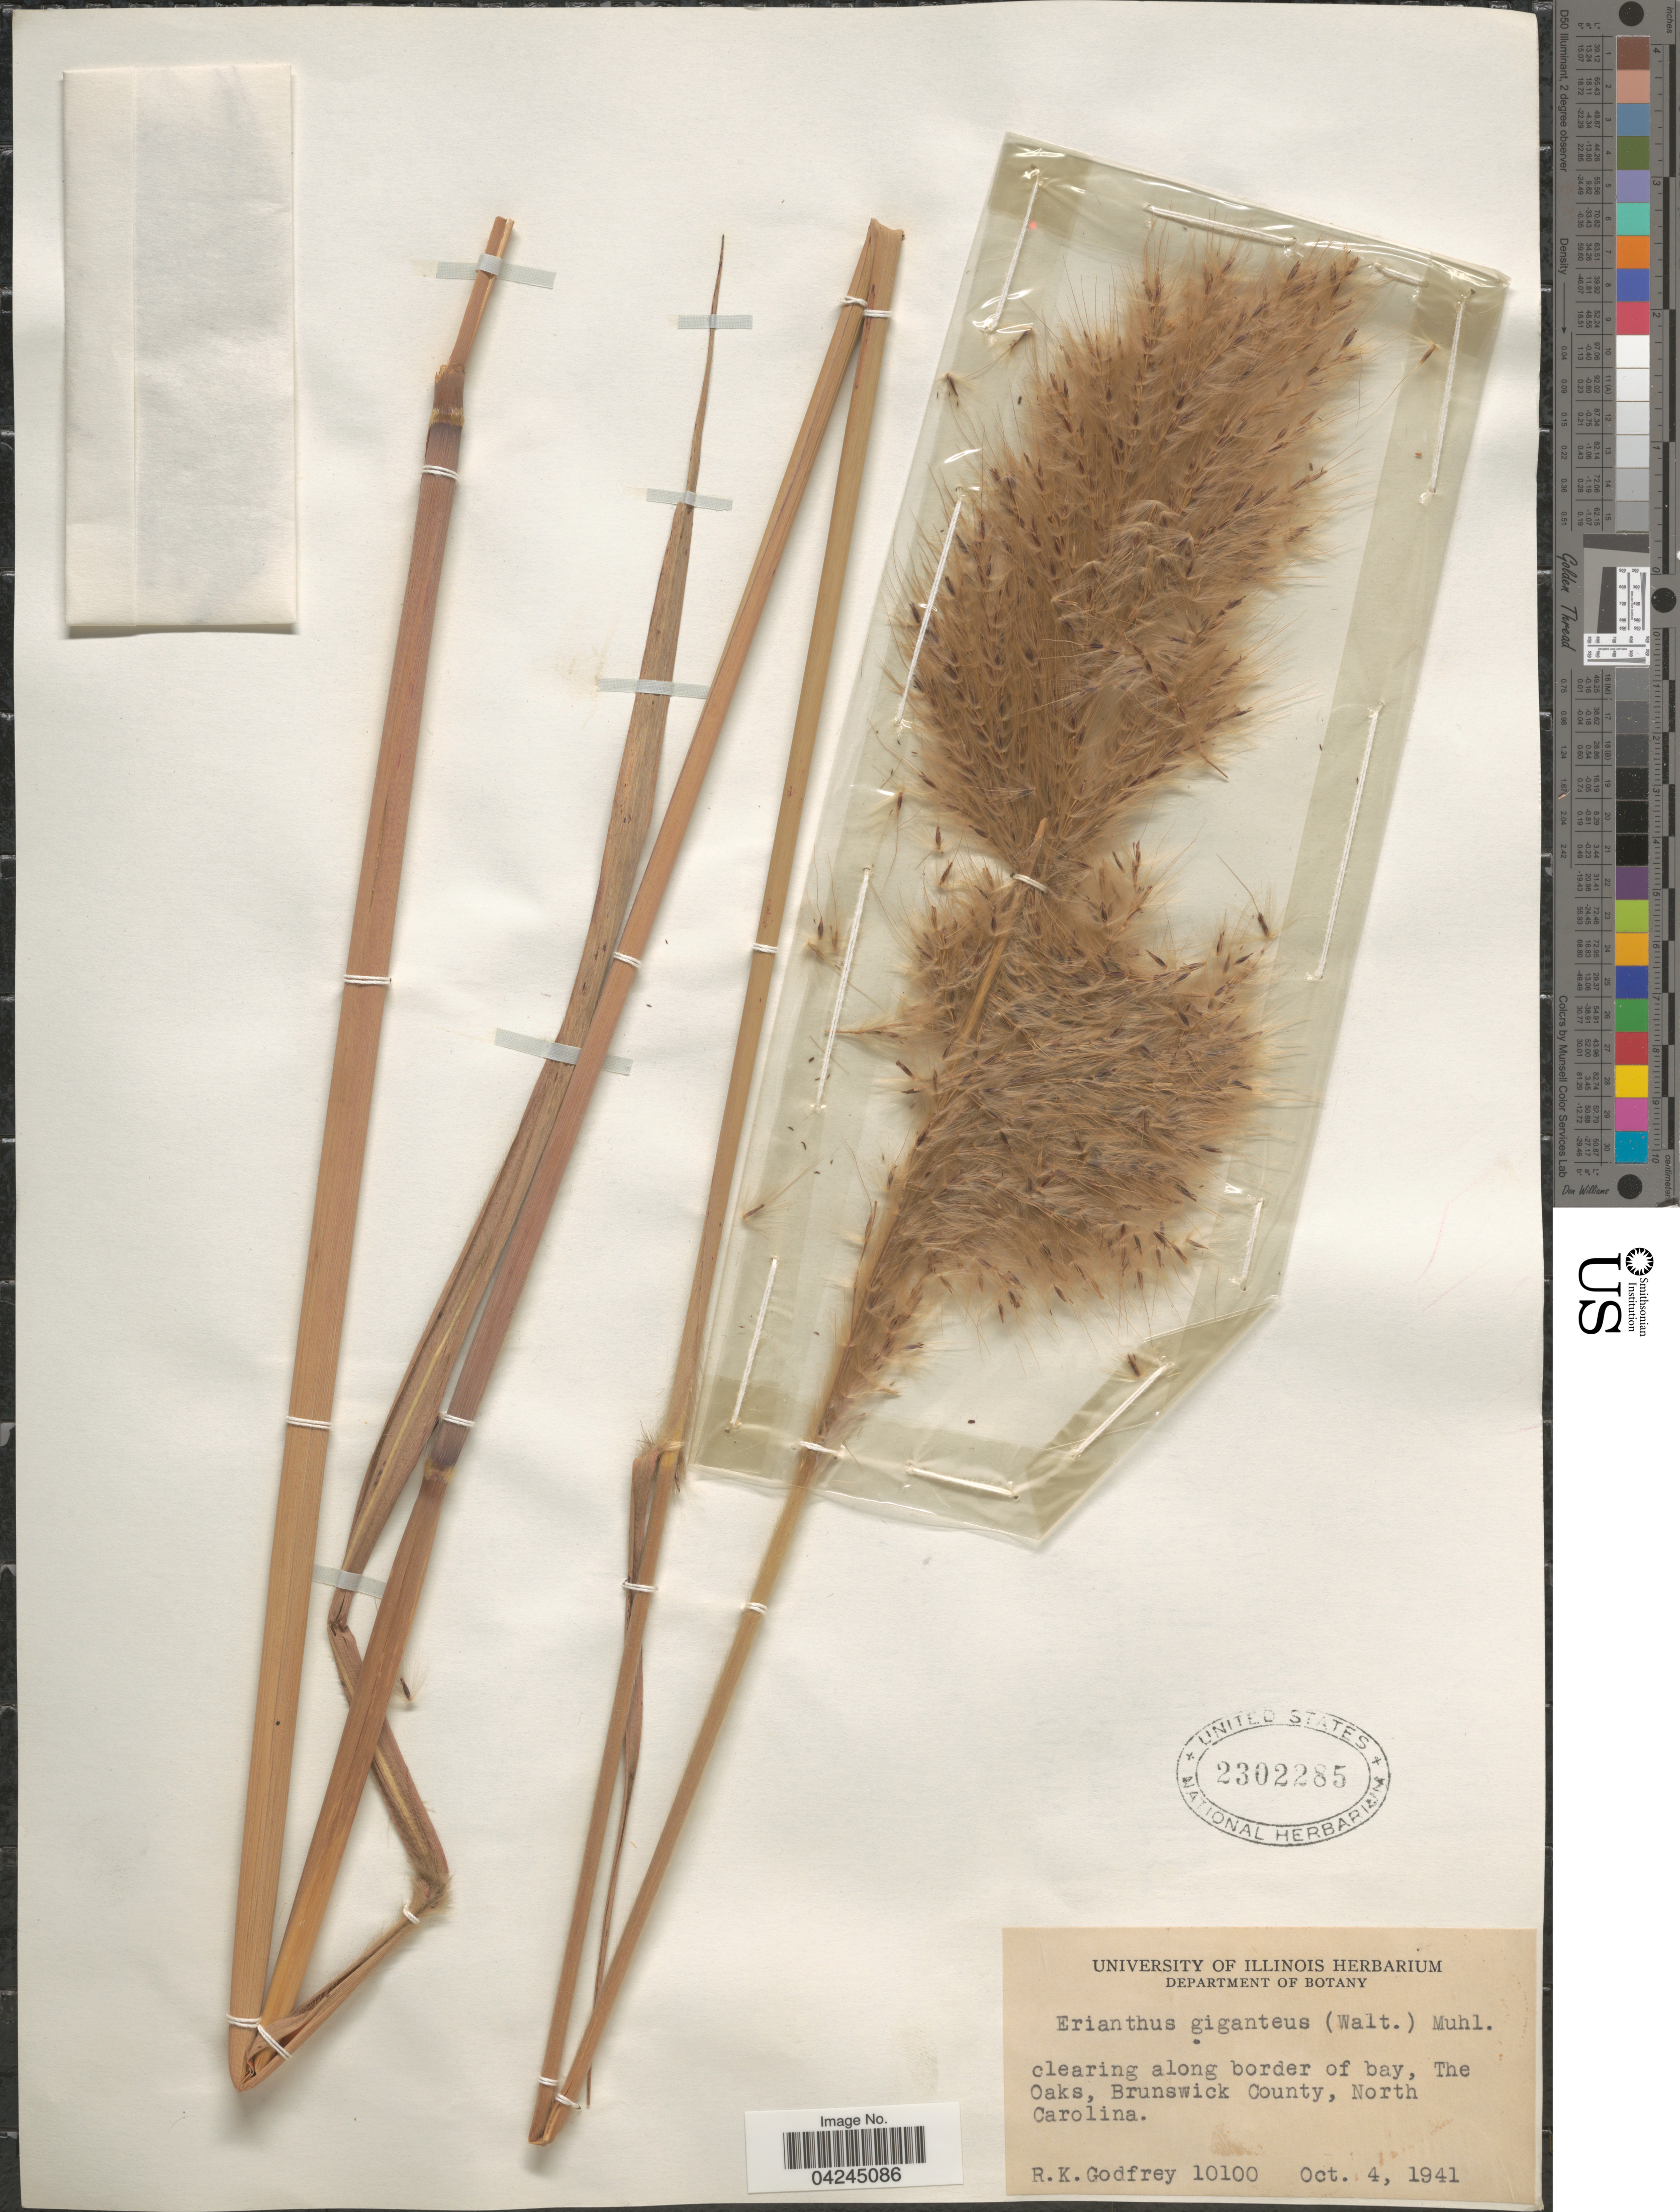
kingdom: Plantae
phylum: Tracheophyta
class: Liliopsida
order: Poales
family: Poaceae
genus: Erianthus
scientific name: Erianthus giganteus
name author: (Walter) P. Beauv.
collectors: R. K. Godfrey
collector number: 10100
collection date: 1941-10-04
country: United States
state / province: North Carolina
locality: Clearing along border of bay, The Oaks, Brunswick County.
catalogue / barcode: US 2302285